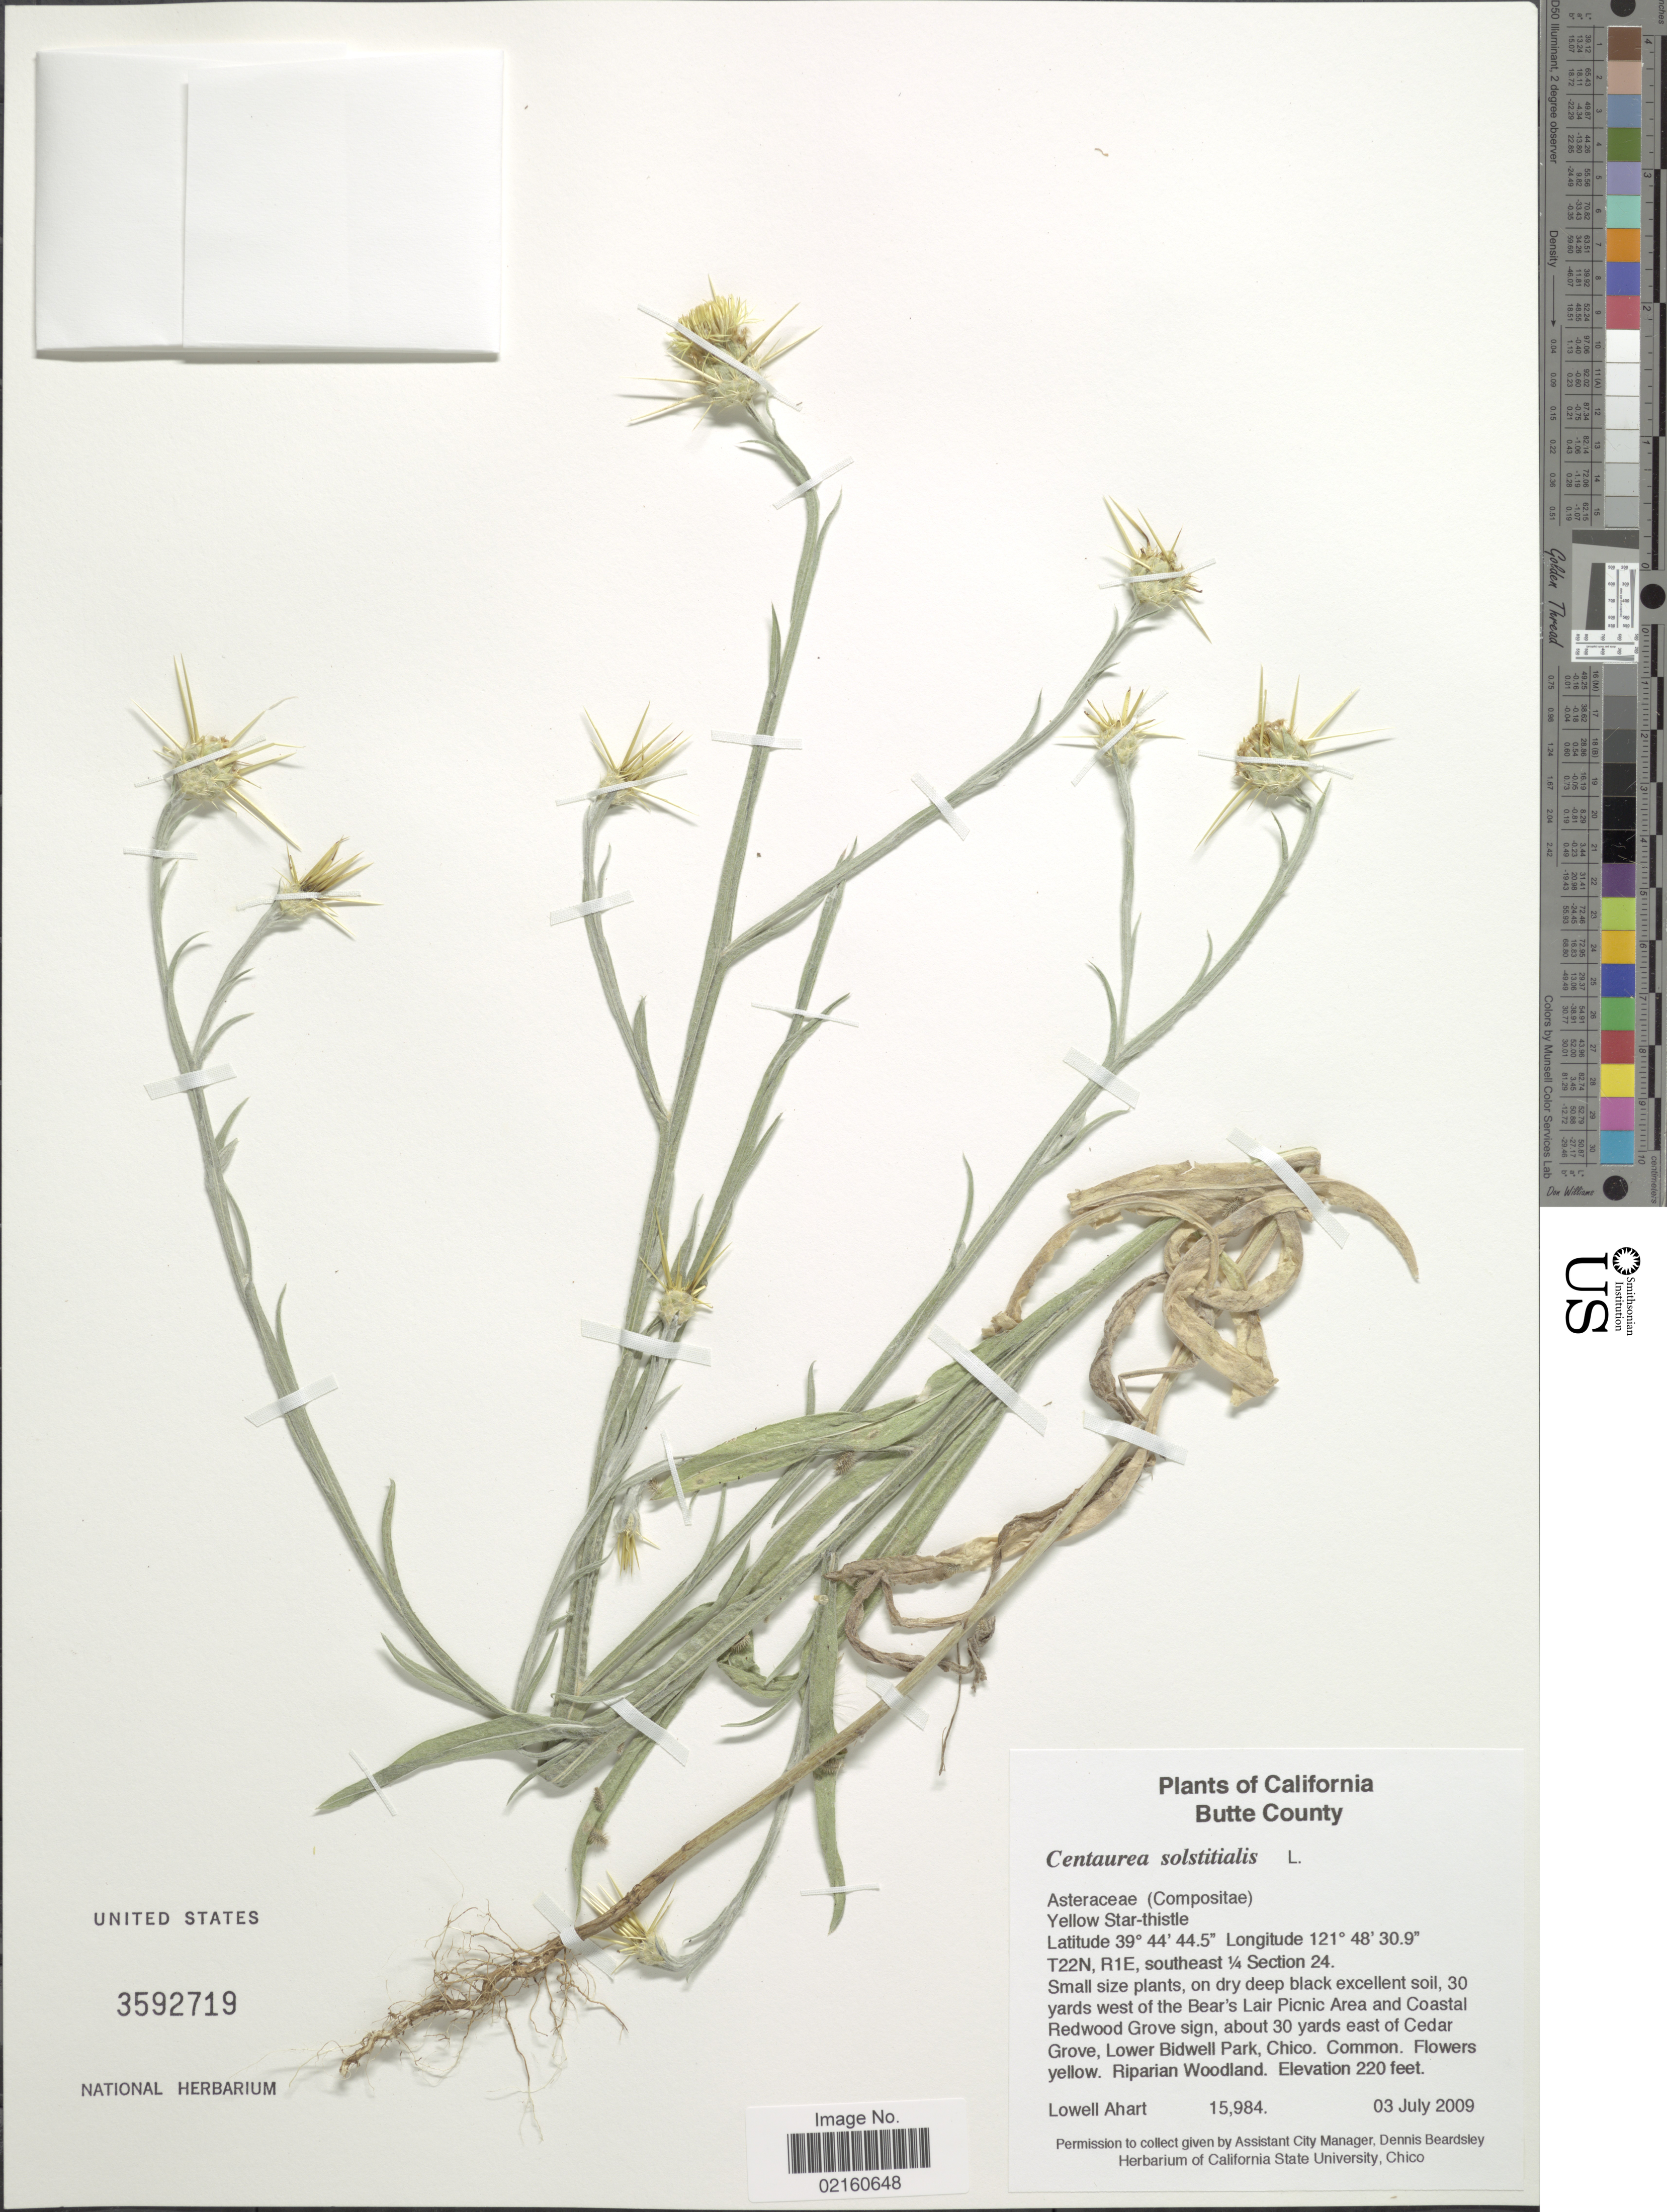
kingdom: Plantae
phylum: Tracheophyta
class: Magnoliopsida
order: Asterales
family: Asteraceae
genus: Centaurea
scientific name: Centaurea solstitialis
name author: L.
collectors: L. Ahart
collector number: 15984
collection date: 2009-07-30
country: United States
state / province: California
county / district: Butte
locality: Butte County, T22N, R1E, southeast 1/4 Section 24, 30 yards west of the Bear's Lair Picnic Area and Coastal Redwood Grove sign, about 30 yards east of Cedar Grove, Lower Bidwell Park, Chico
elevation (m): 67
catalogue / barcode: US 3592719